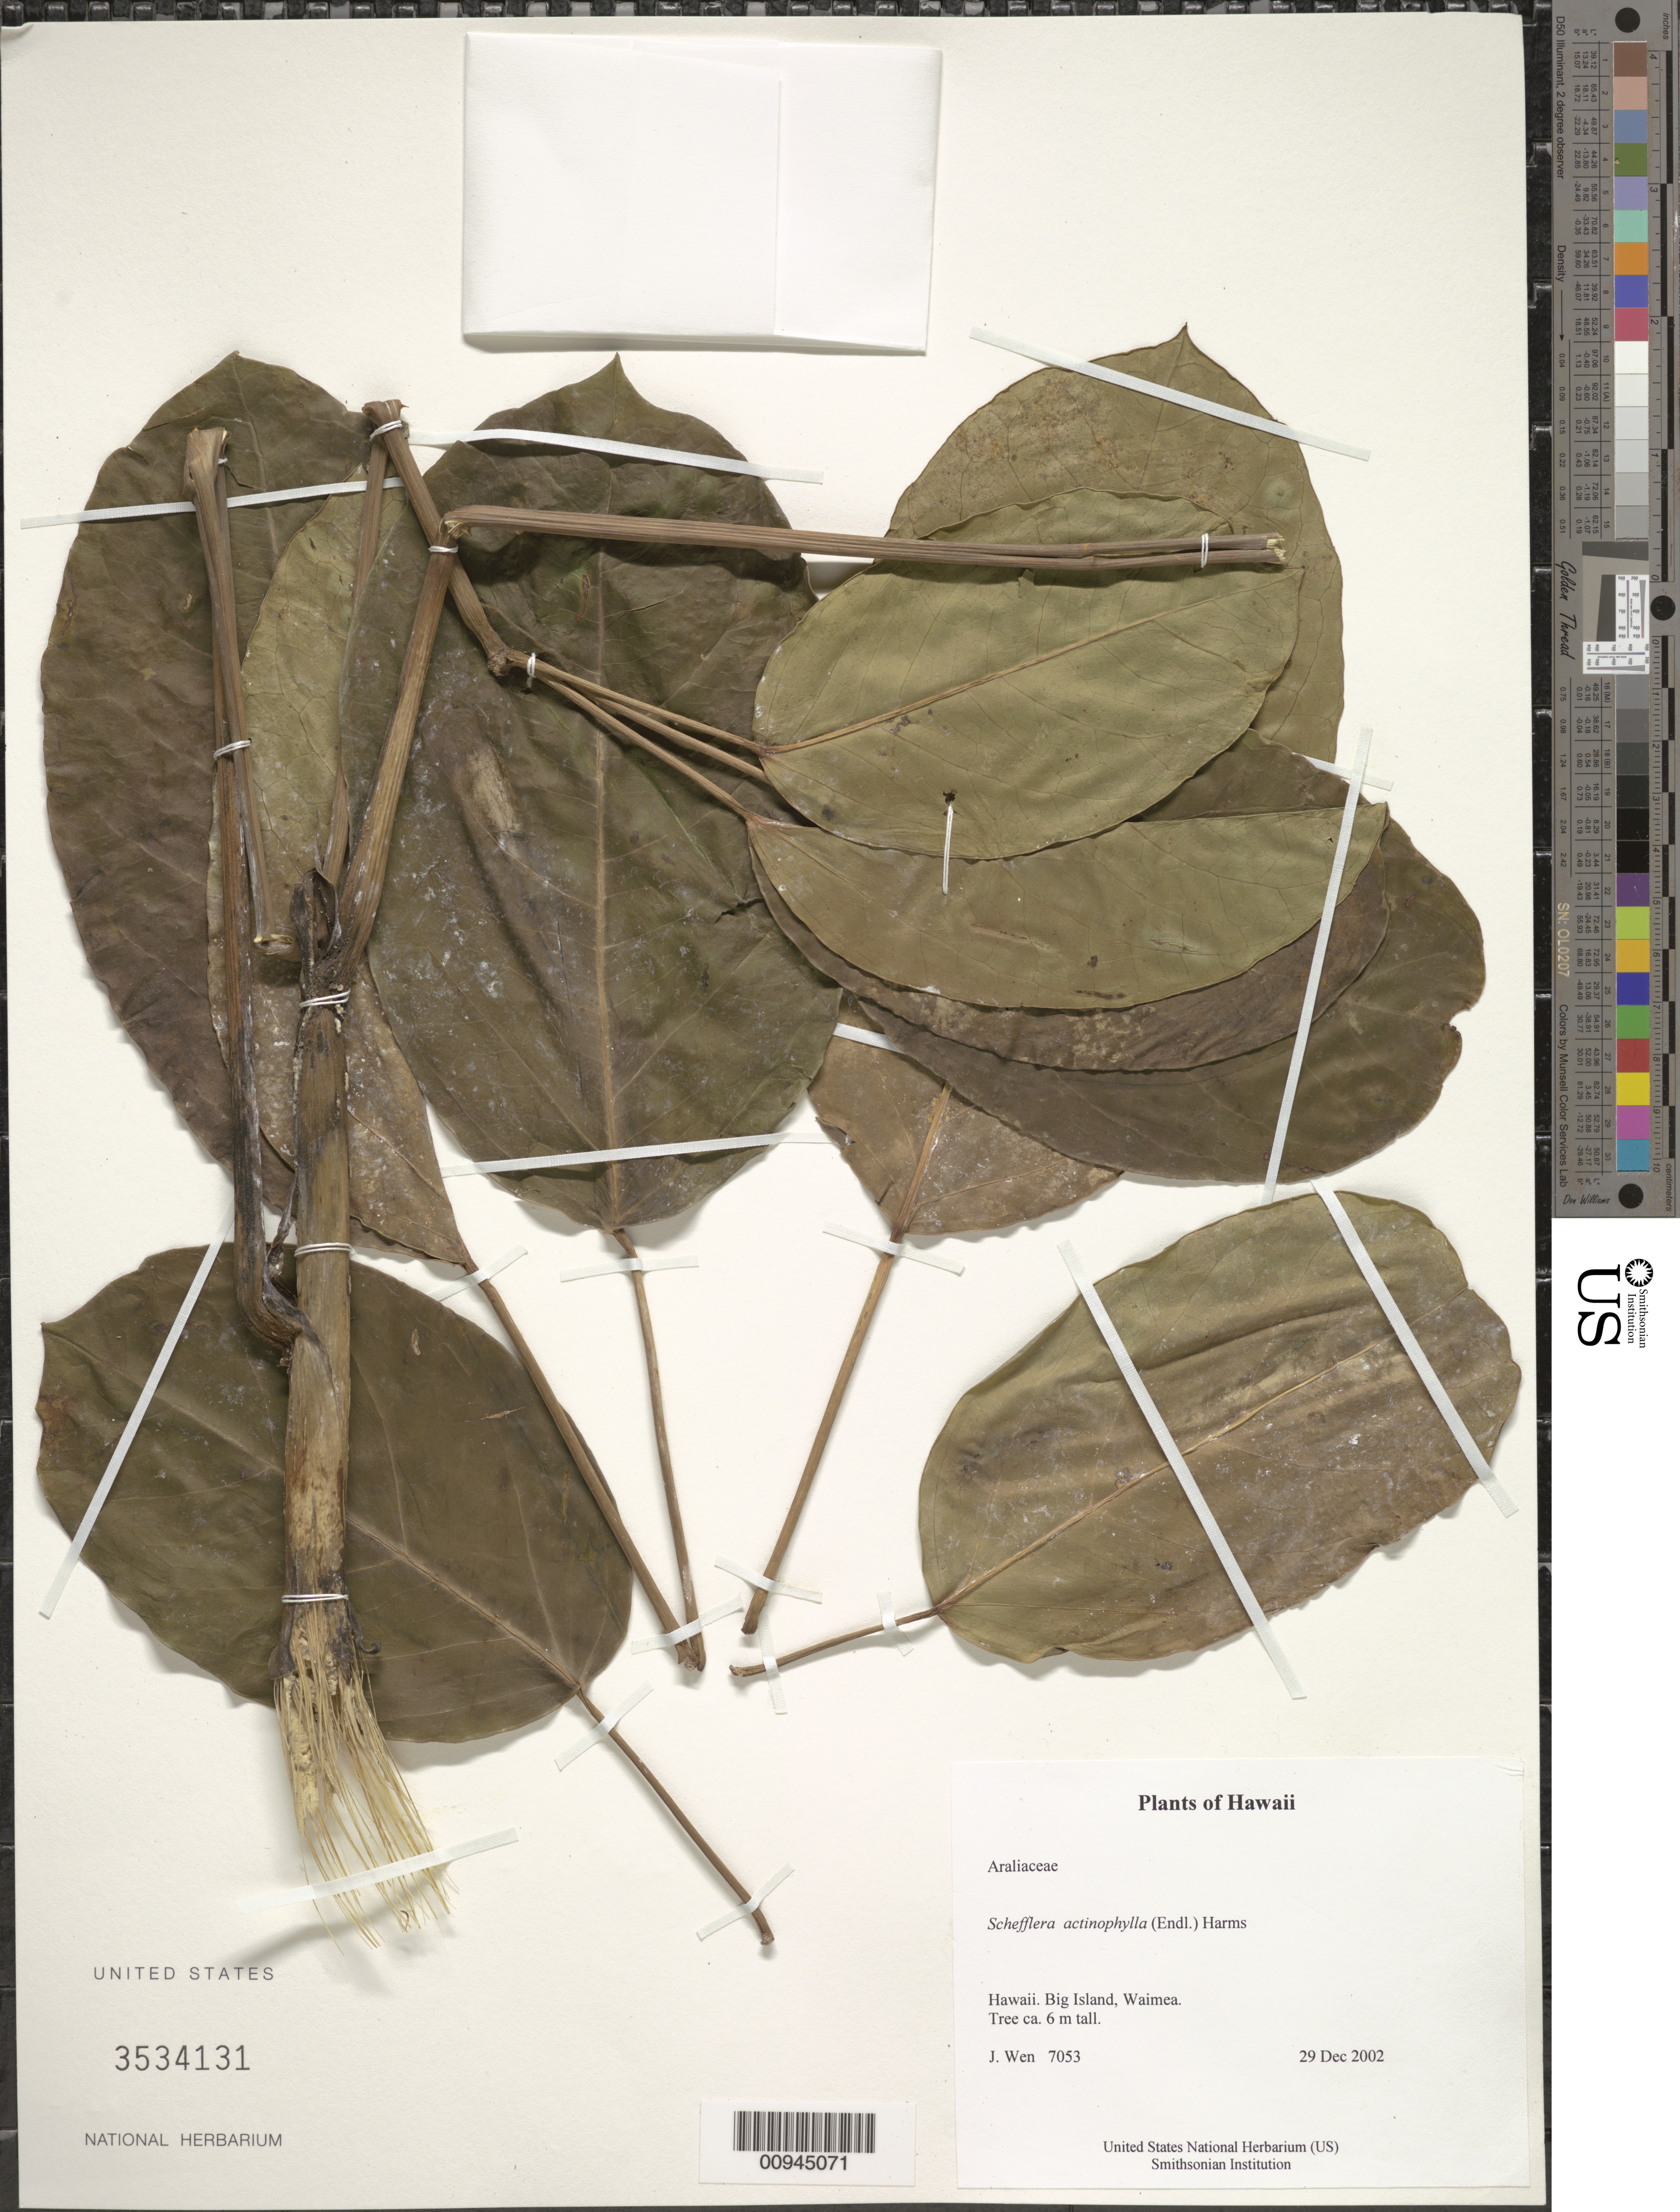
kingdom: Plantae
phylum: Tracheophyta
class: Magnoliopsida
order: Apiales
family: Araliaceae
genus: Schefflera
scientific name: Schefflera actinophylla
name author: (Endl.) Harms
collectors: J. Wen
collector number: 7053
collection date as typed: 29 Dec 2002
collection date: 2002-12-29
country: United States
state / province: Hawaii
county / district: Hawaii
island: Hawaii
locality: Big Island, Waimea.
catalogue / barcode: US 3534131